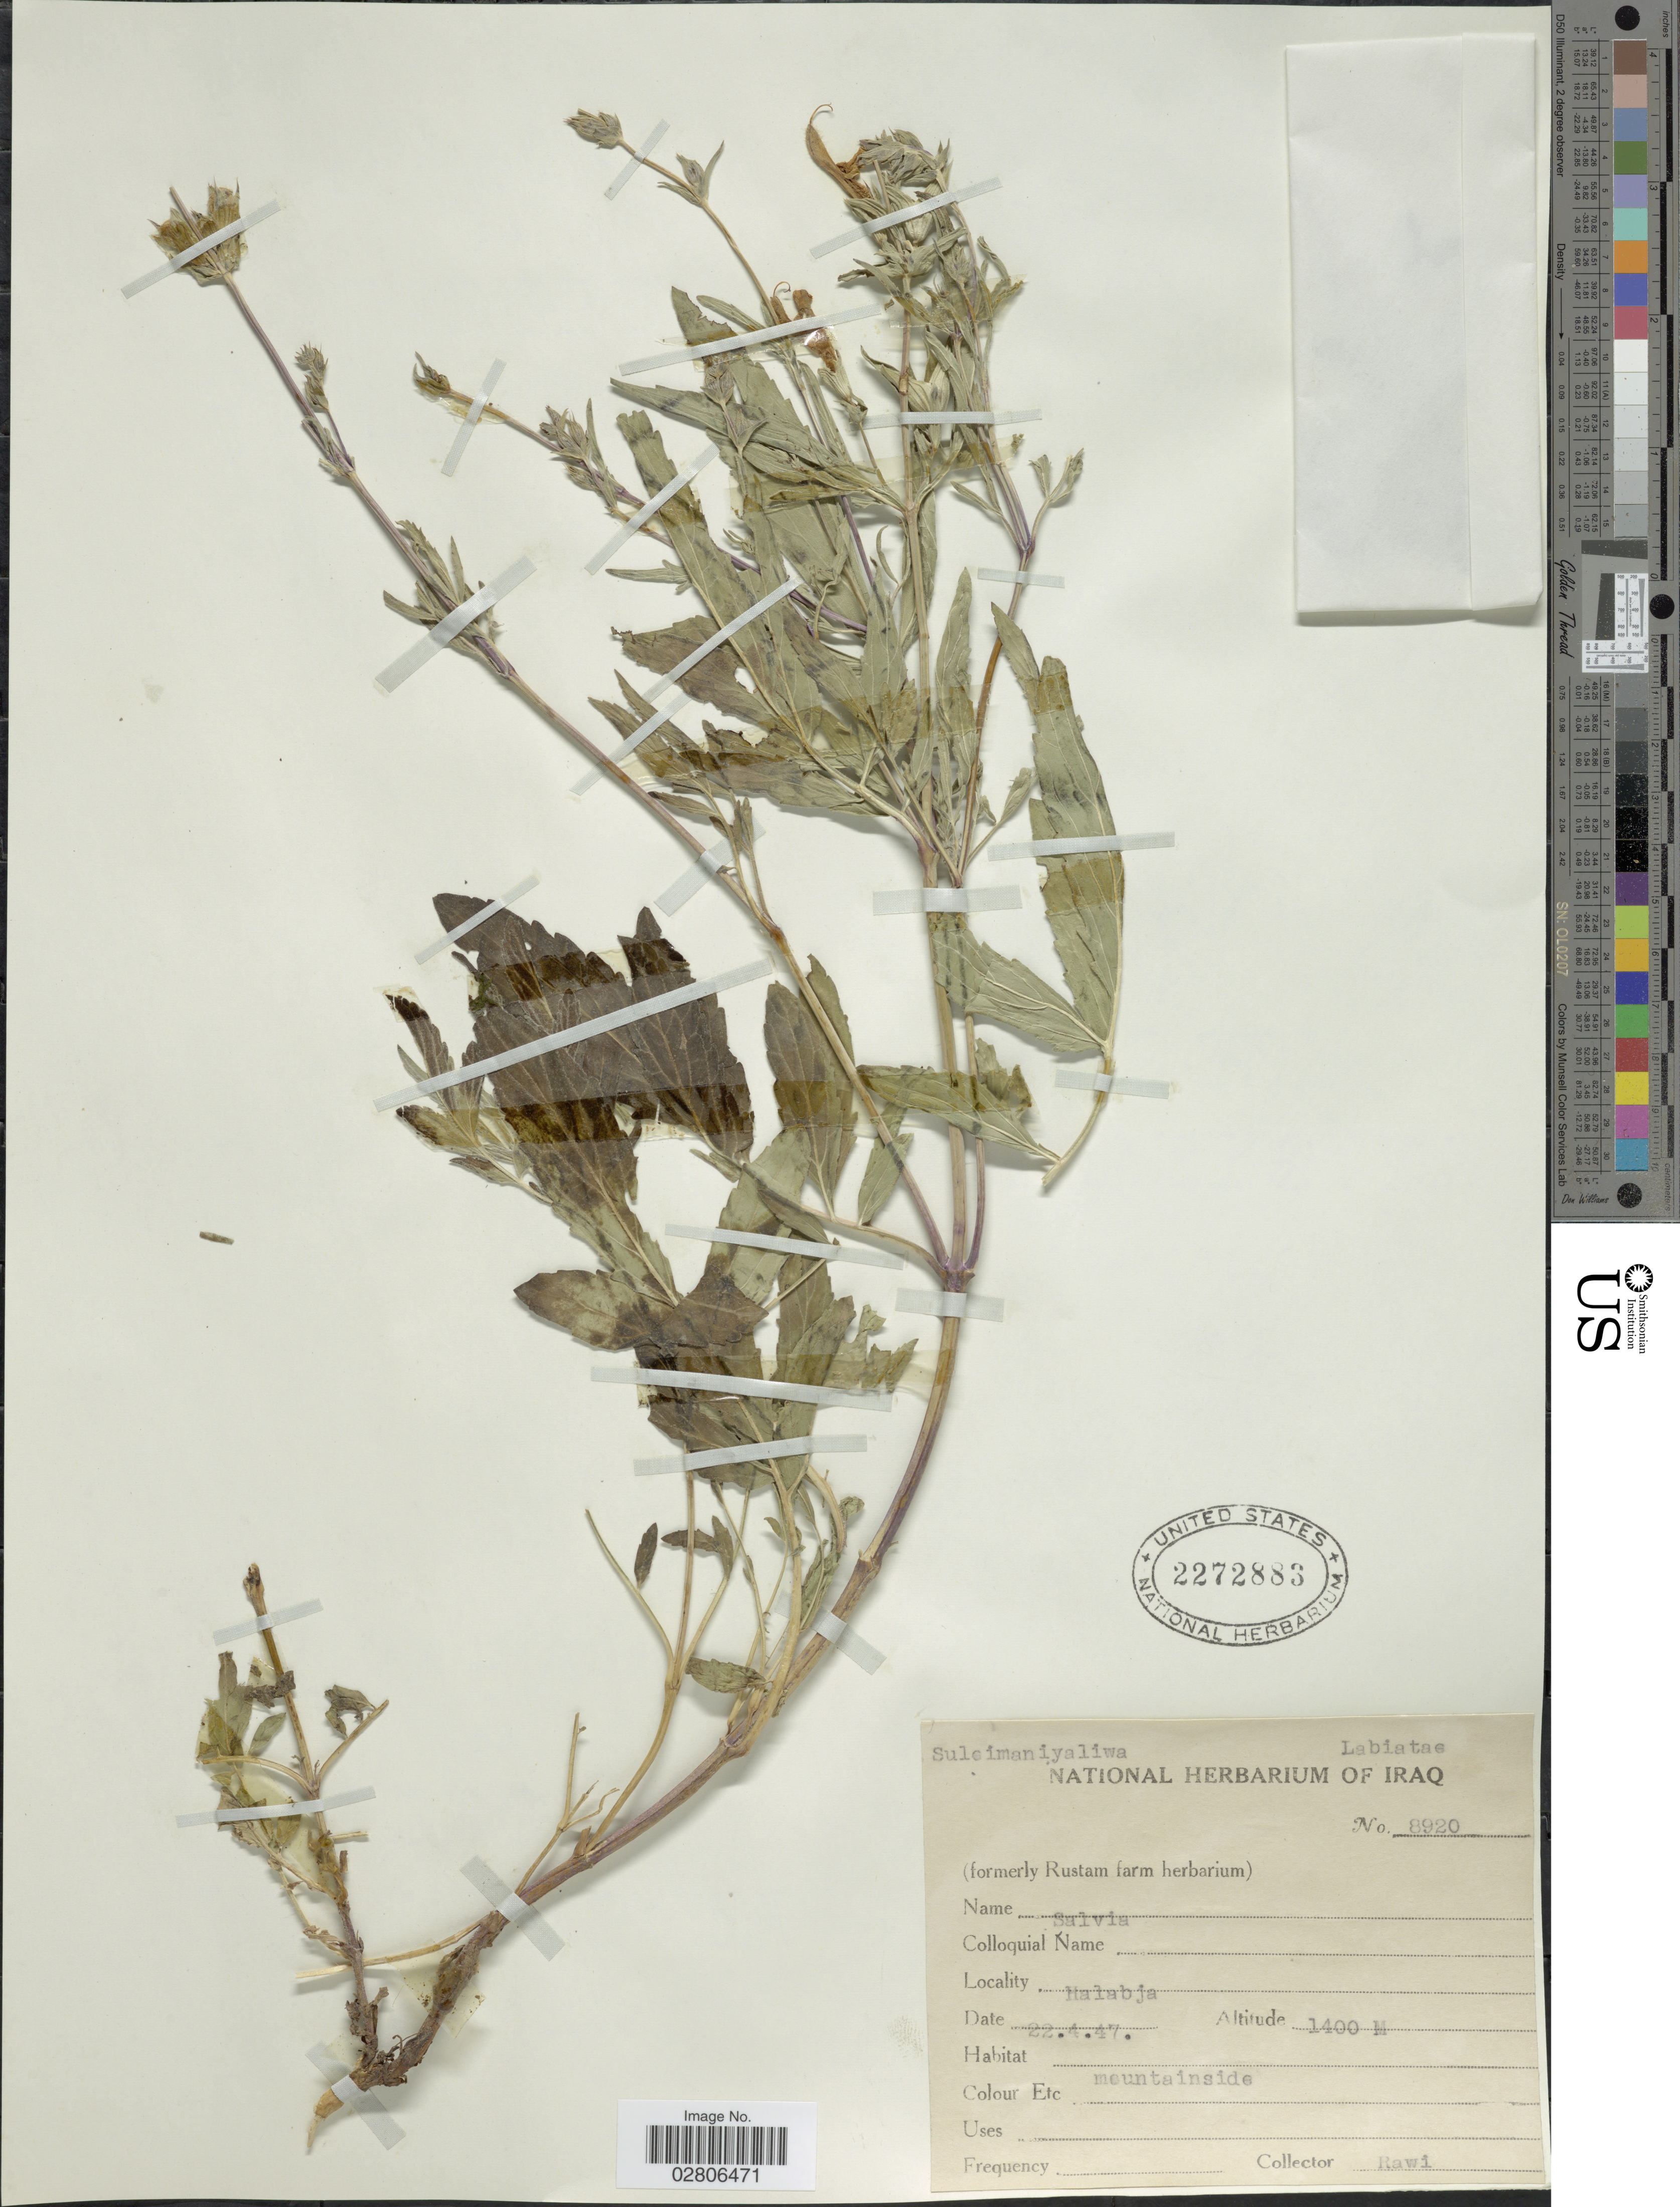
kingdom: Plantae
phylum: Tracheophyta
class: Magnoliopsida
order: Lamiales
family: Lamiaceae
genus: Salvia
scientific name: Salvia sp.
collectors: -. Rawi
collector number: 8920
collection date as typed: Transcribed d/m/y: 22/4/47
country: Iraq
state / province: As Sulaymānīyah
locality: Suleimaniyaliwa. Halabja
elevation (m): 1400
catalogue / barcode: US 2272883